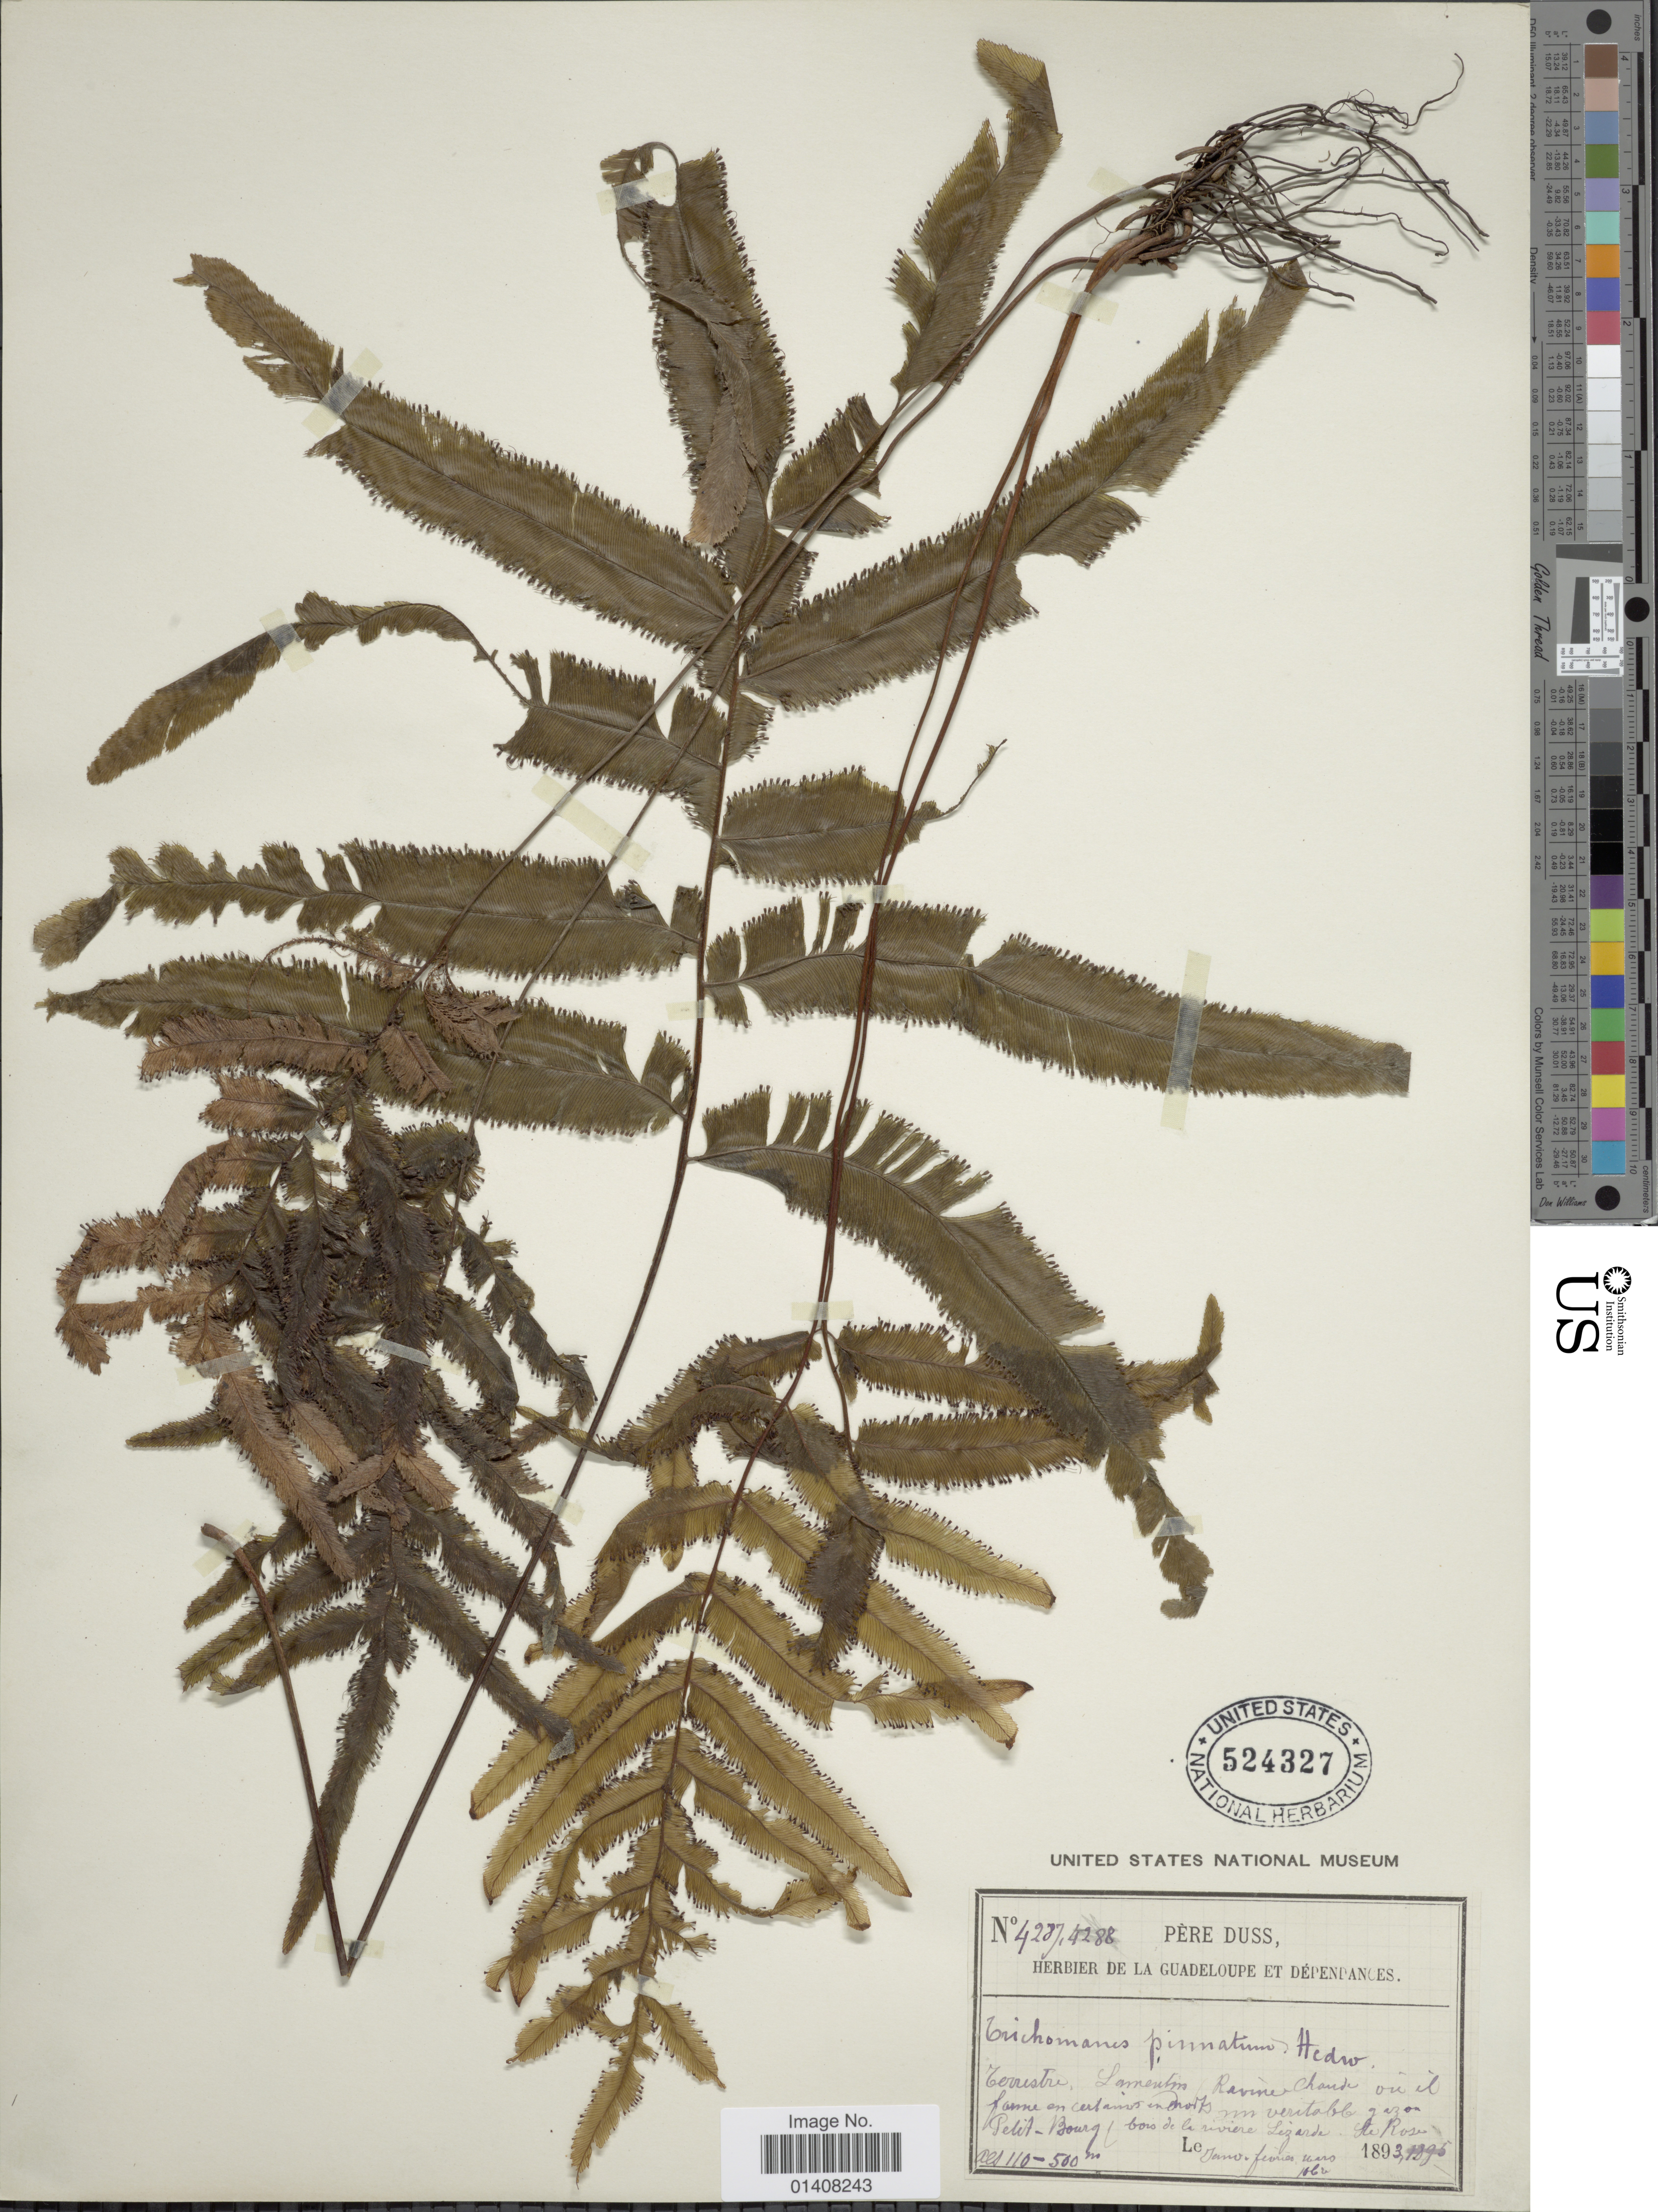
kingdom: Plantae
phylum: Tracheophyta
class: Polypodiopsida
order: Hymenophyllales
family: Hymenophyllaceae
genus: Trichomanes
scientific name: Trichomanes pinnatum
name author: Hedw.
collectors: Père Duss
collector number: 4287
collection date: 1893-01/1893-03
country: Guadeloupe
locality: Petit-Bourg, bois de la rivière Lézarde, Ste Rose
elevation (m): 110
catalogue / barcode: US 524327